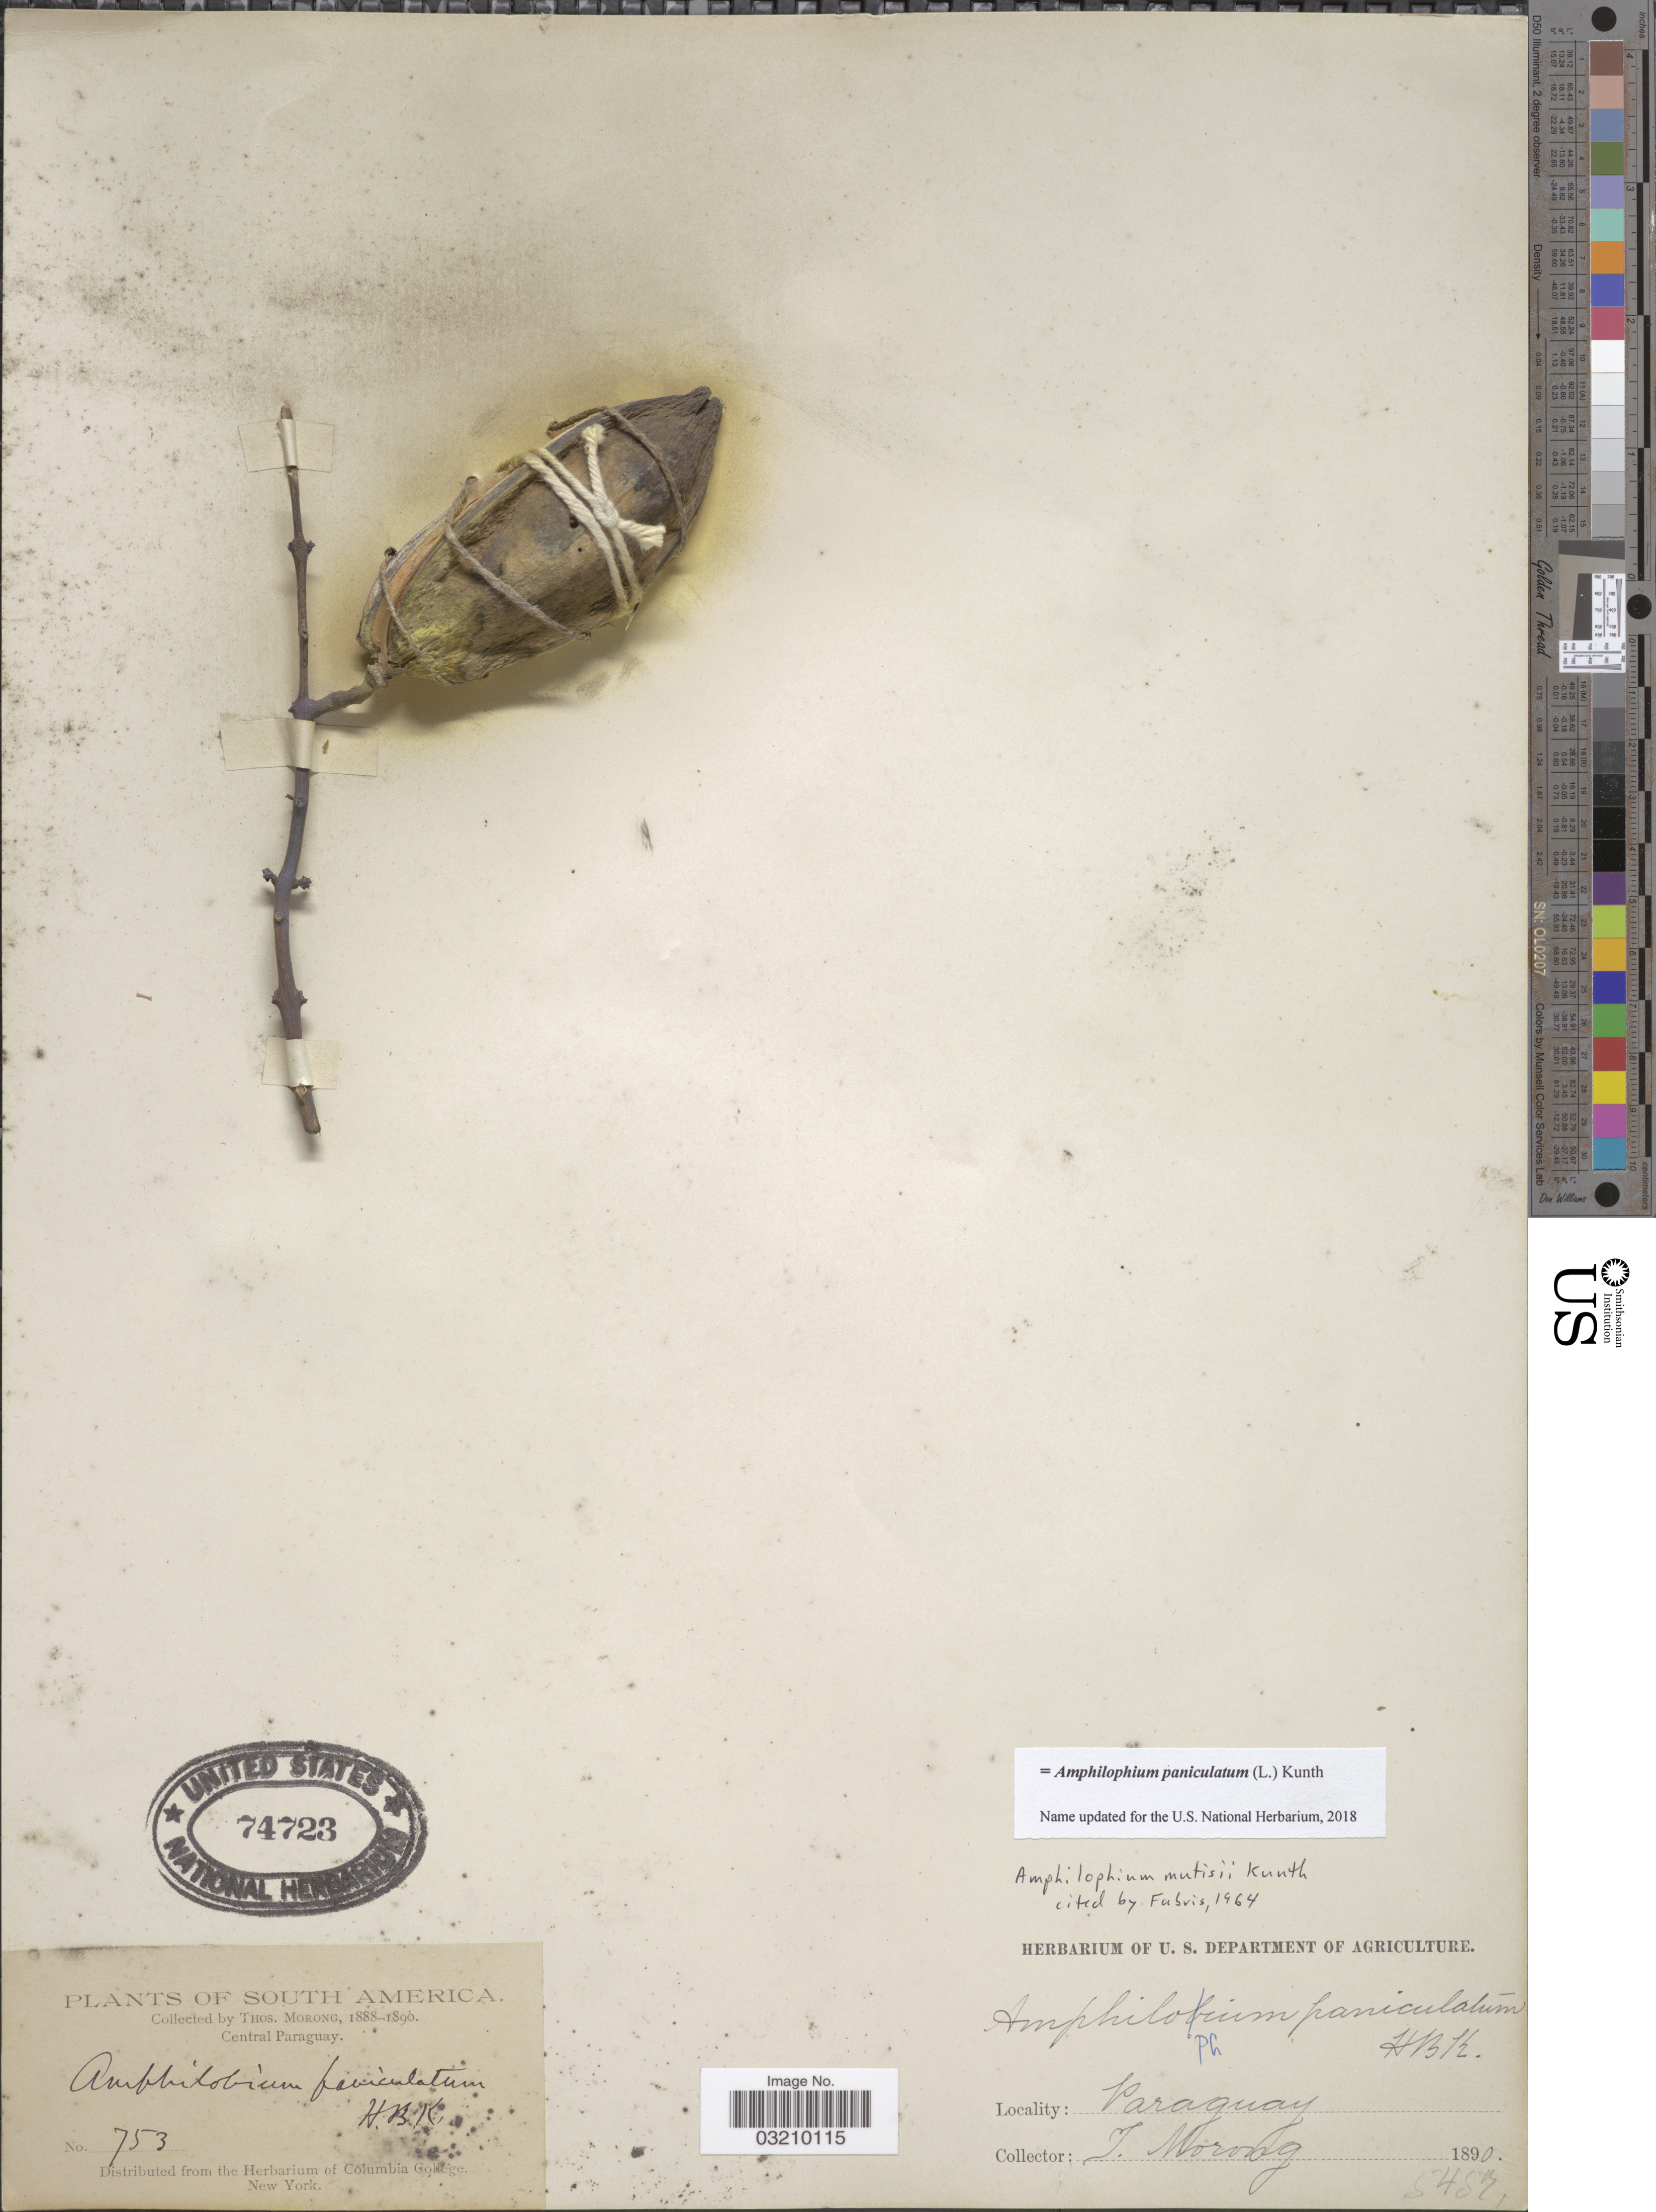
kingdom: Plantae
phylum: Tracheophyta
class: Magnoliopsida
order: Lamiales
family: Bignoniaceae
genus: Amphilophium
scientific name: Amphilophium paniculatum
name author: (L.) Kunth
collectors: ex herb. T. Morong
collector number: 753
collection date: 1888/1890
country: Paraguay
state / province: Central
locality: Central Paraguay.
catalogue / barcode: US 74723